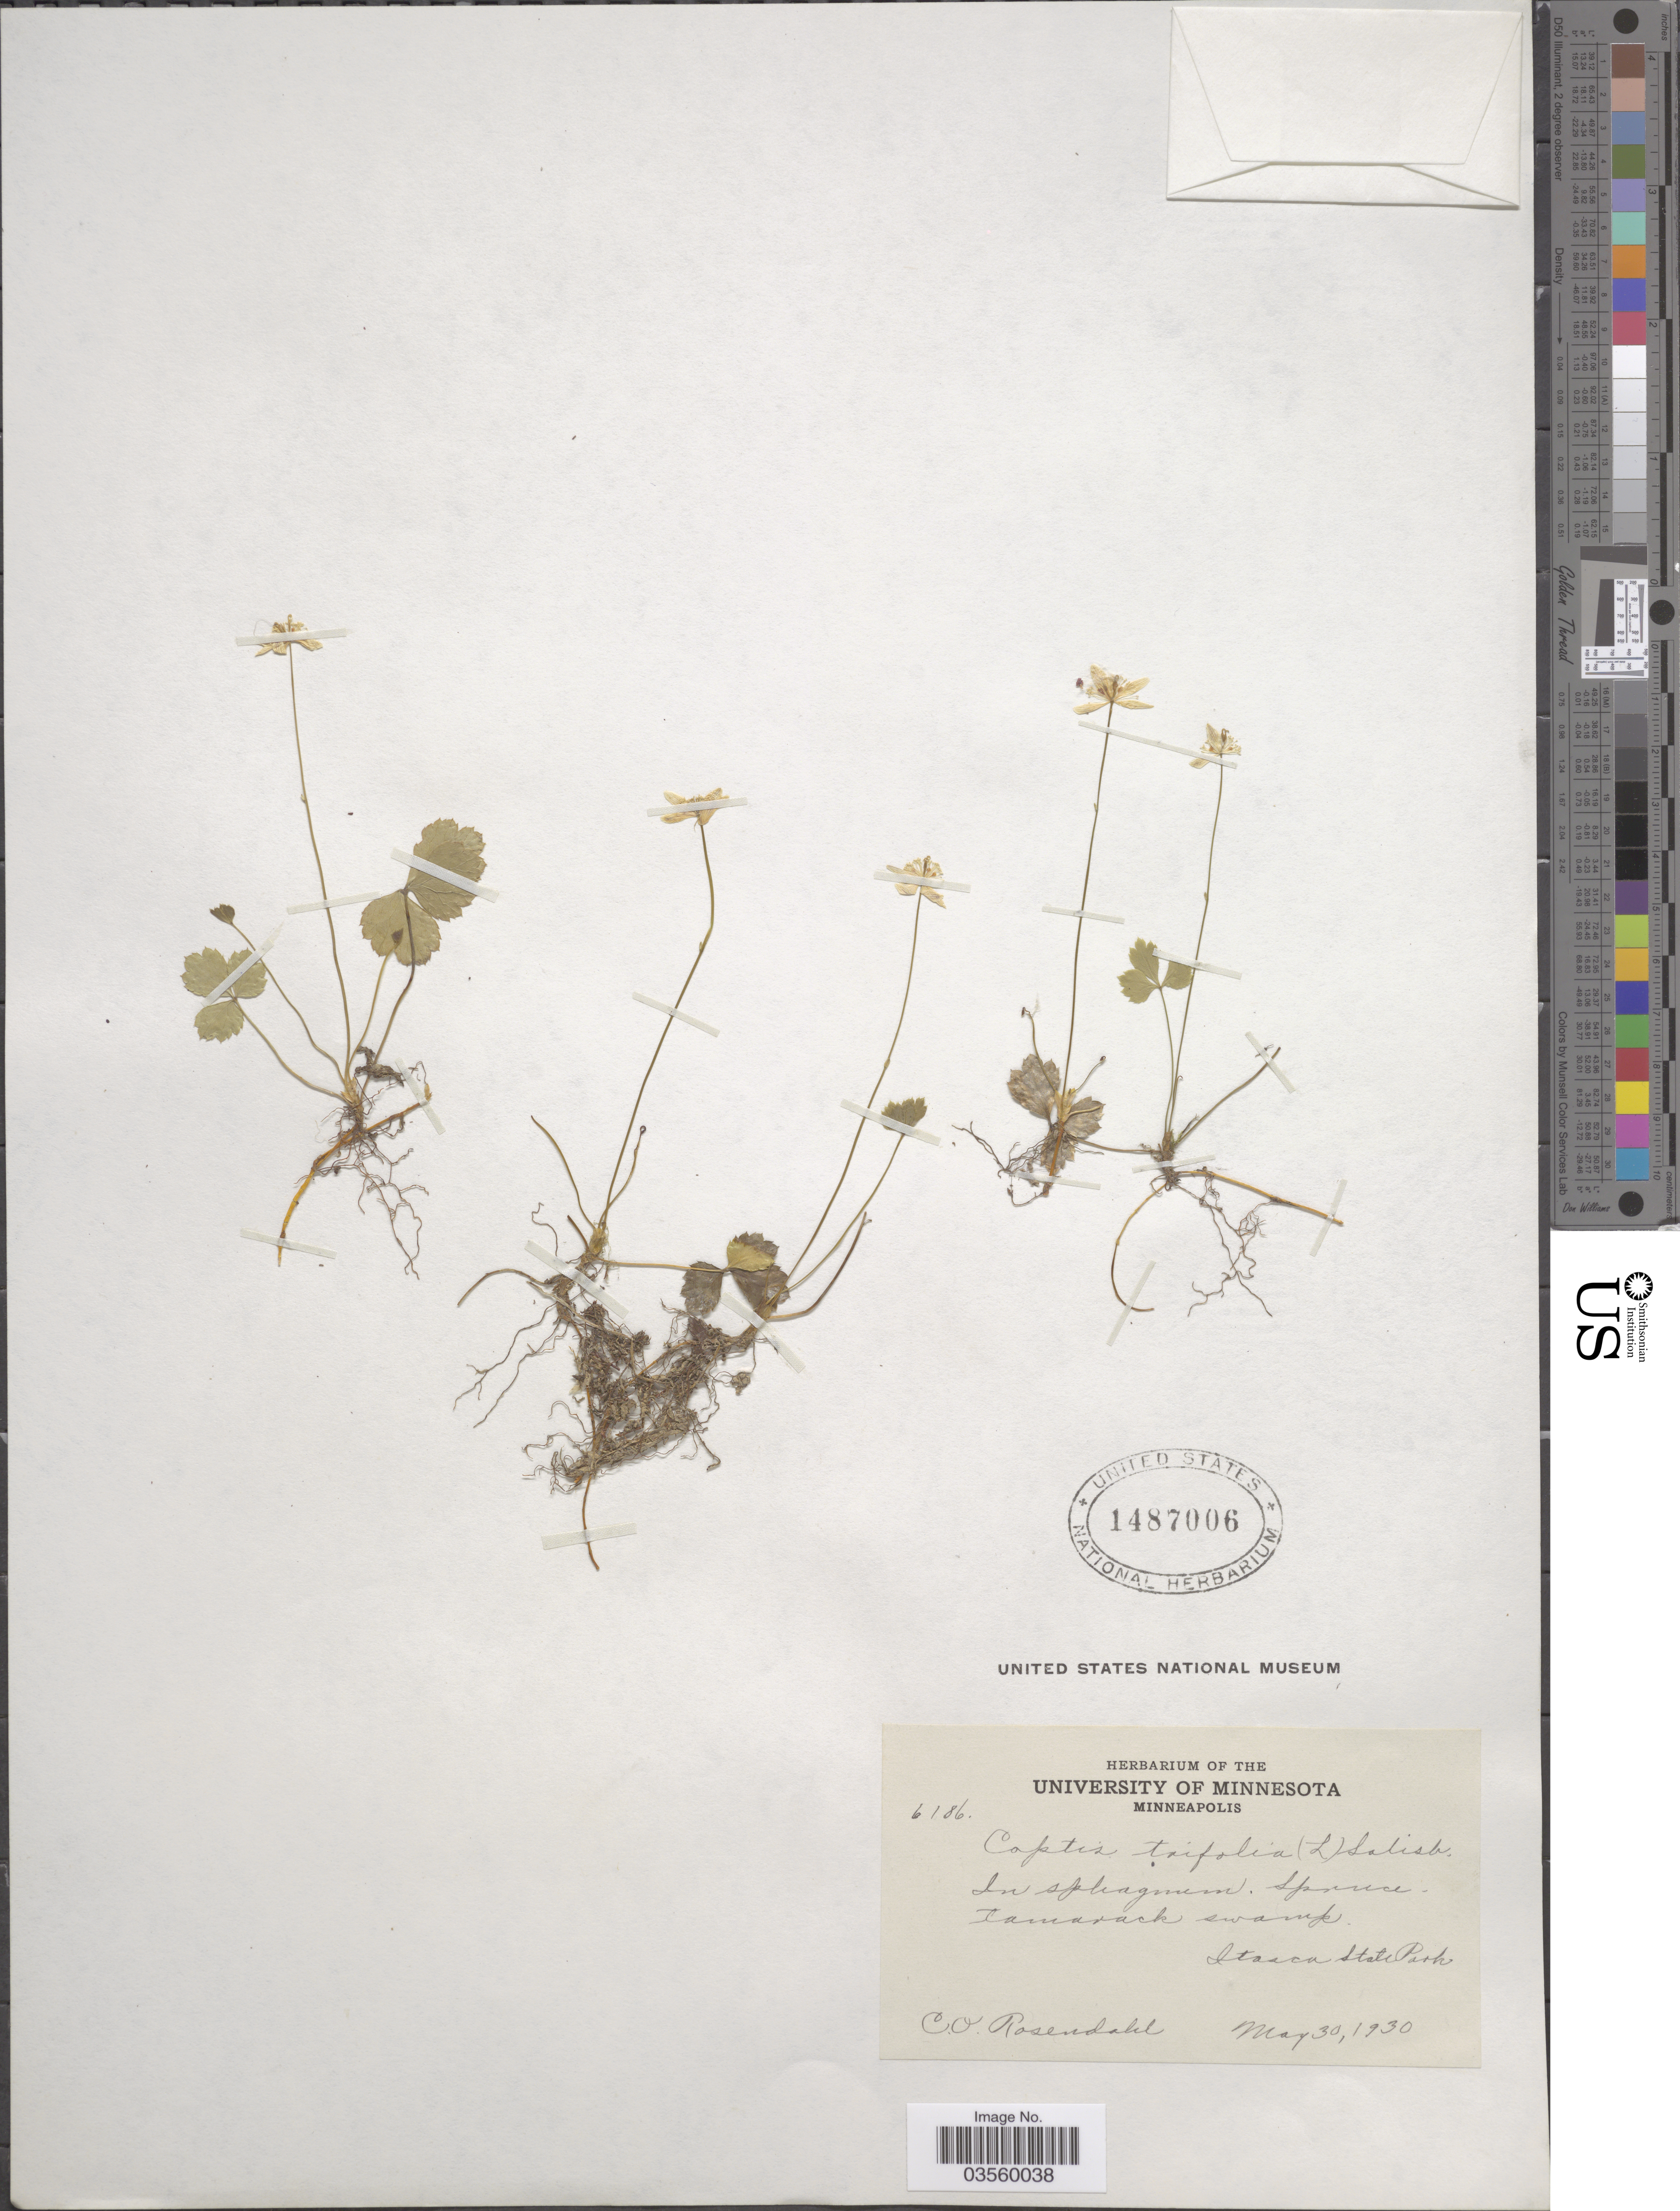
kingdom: Plantae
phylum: Tracheophyta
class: Magnoliopsida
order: Ranunculales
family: Ranunculaceae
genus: Coptis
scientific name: Coptis trifolia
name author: (L.) Salisb.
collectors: C. O. Rosendahl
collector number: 6186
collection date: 1930-05-30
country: United States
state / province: Minnesota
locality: Itasca State Park.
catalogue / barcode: US 1487006